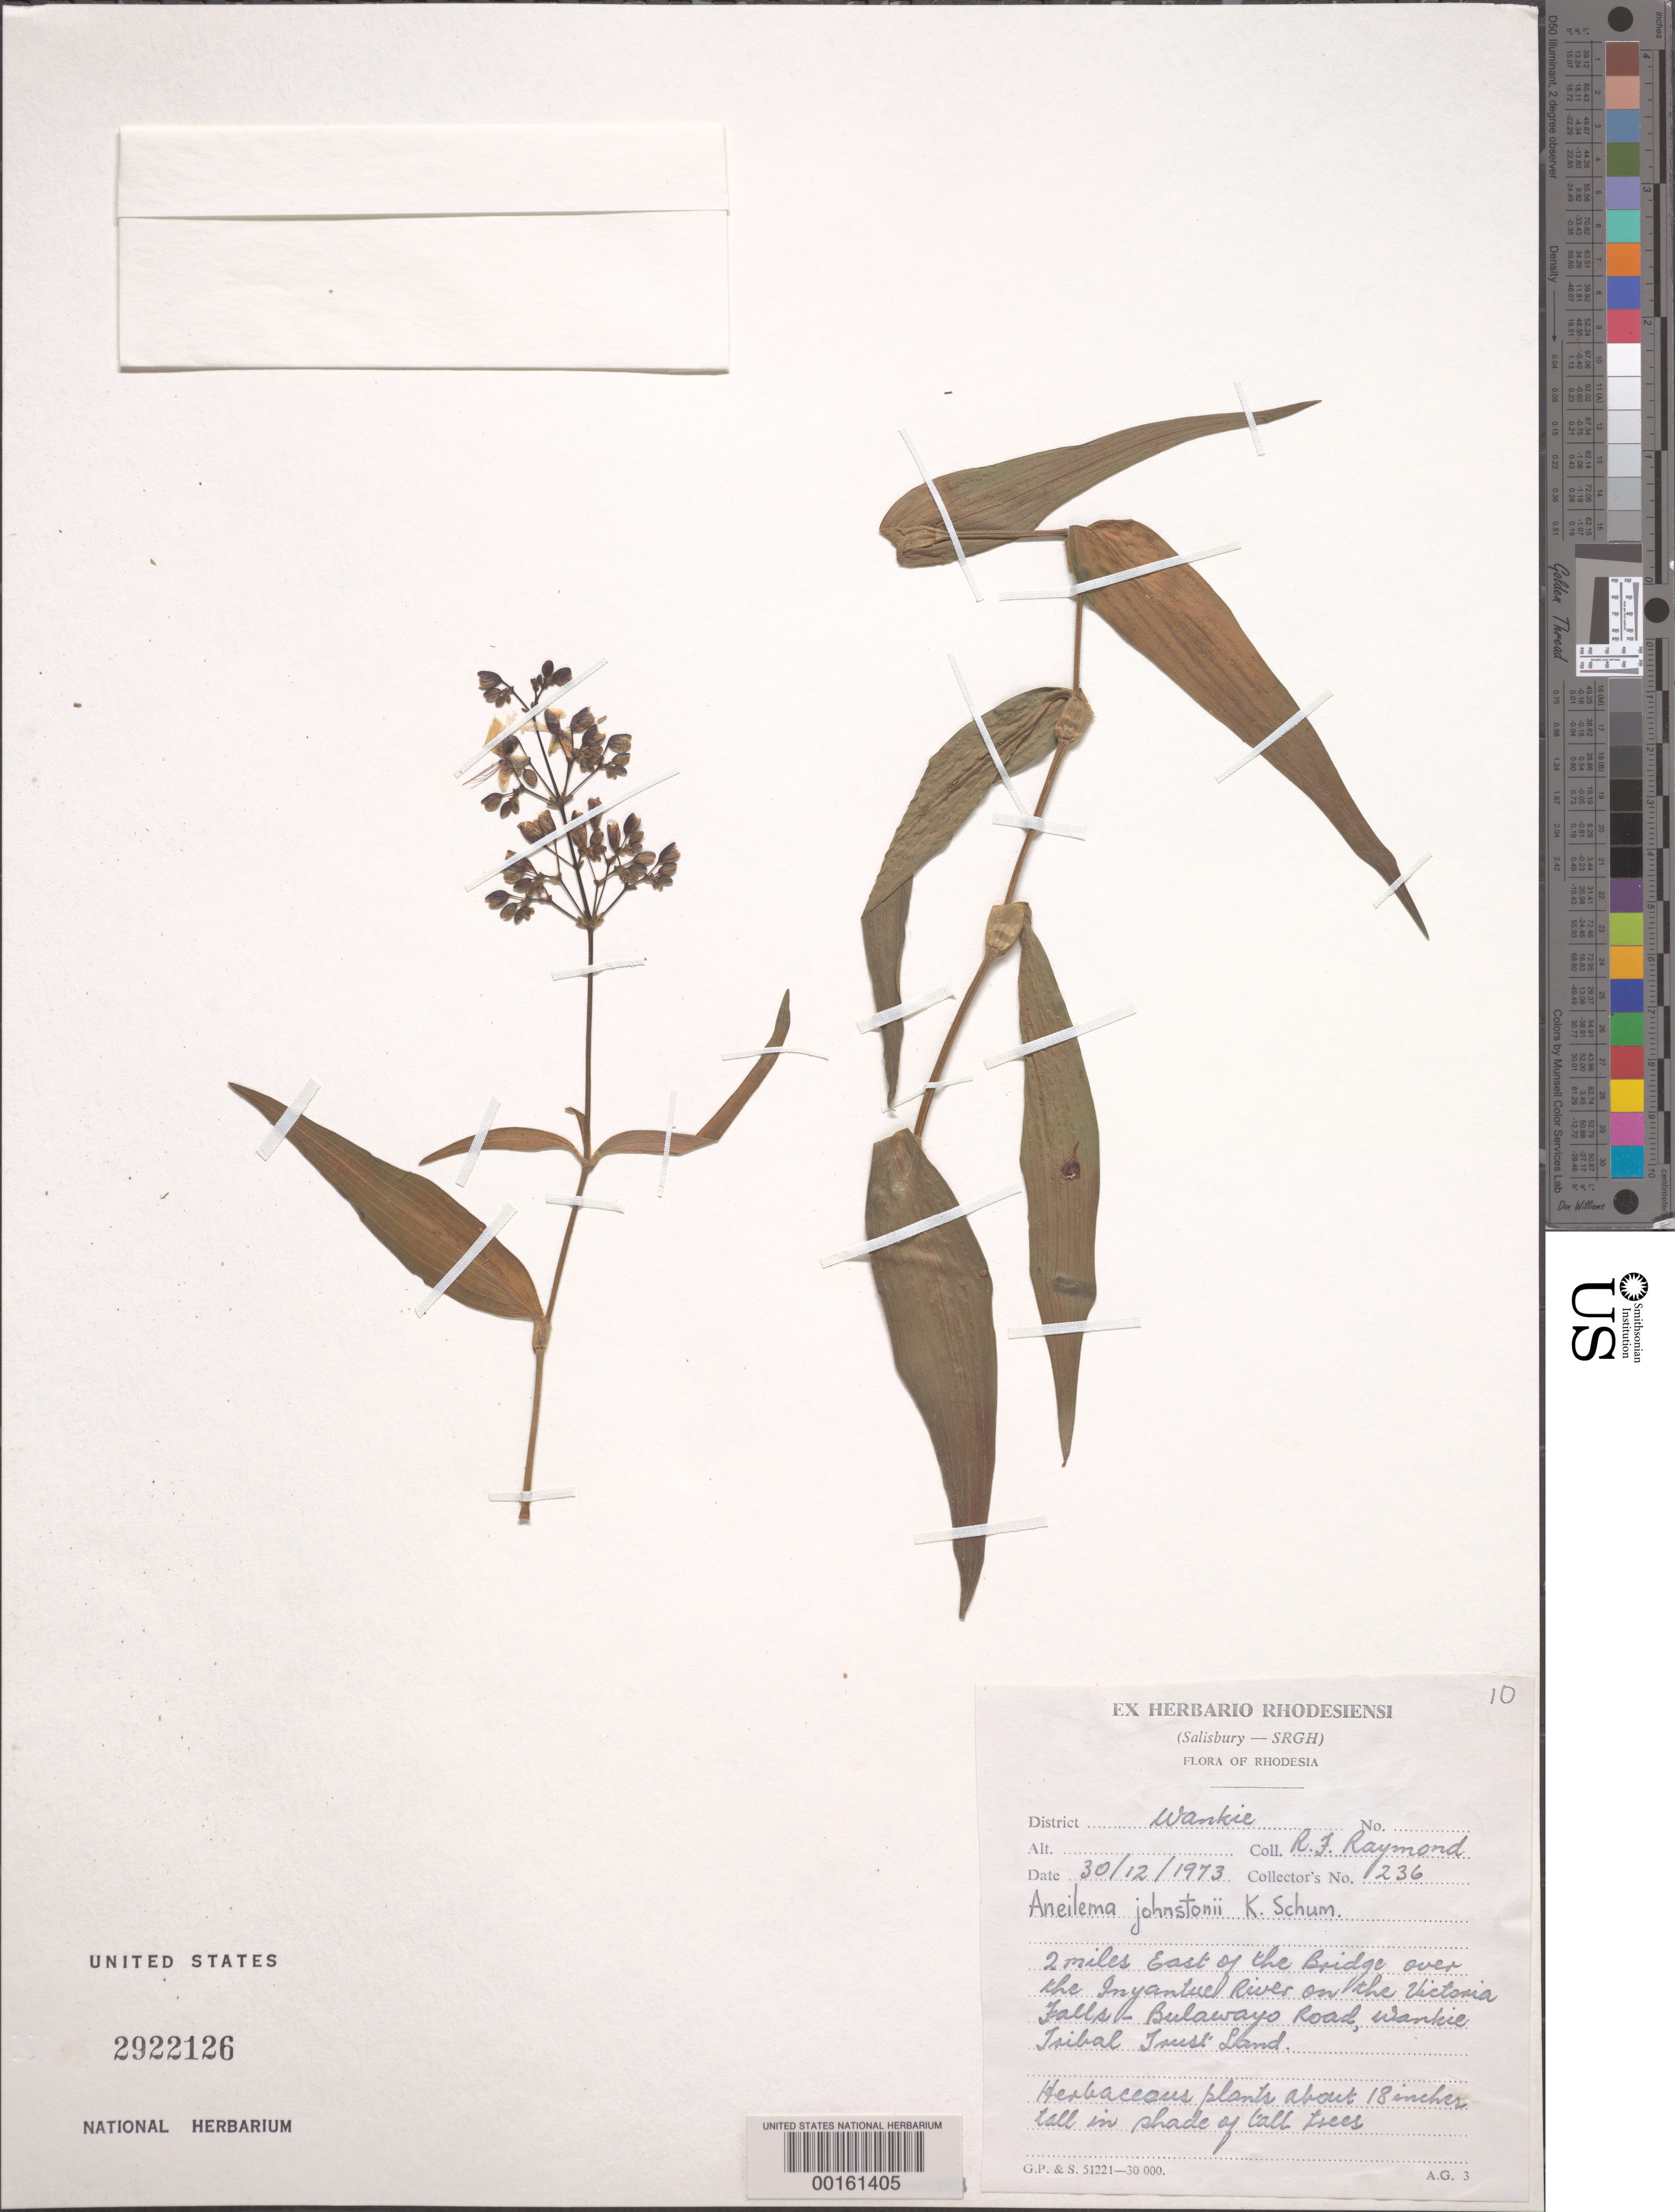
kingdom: Plantae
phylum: Tracheophyta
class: Liliopsida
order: Commelinales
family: Commelinaceae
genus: Aneilema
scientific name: Aneilema johnstonii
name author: K. Schum.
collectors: R. Raymond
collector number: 236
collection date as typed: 30 Dec 1973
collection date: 1973-12-30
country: Zimbabwe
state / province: Harare (city)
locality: E of inyantuel river, Salisbury Dist. (wankie)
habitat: Area shaded by trees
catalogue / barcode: US 2922126